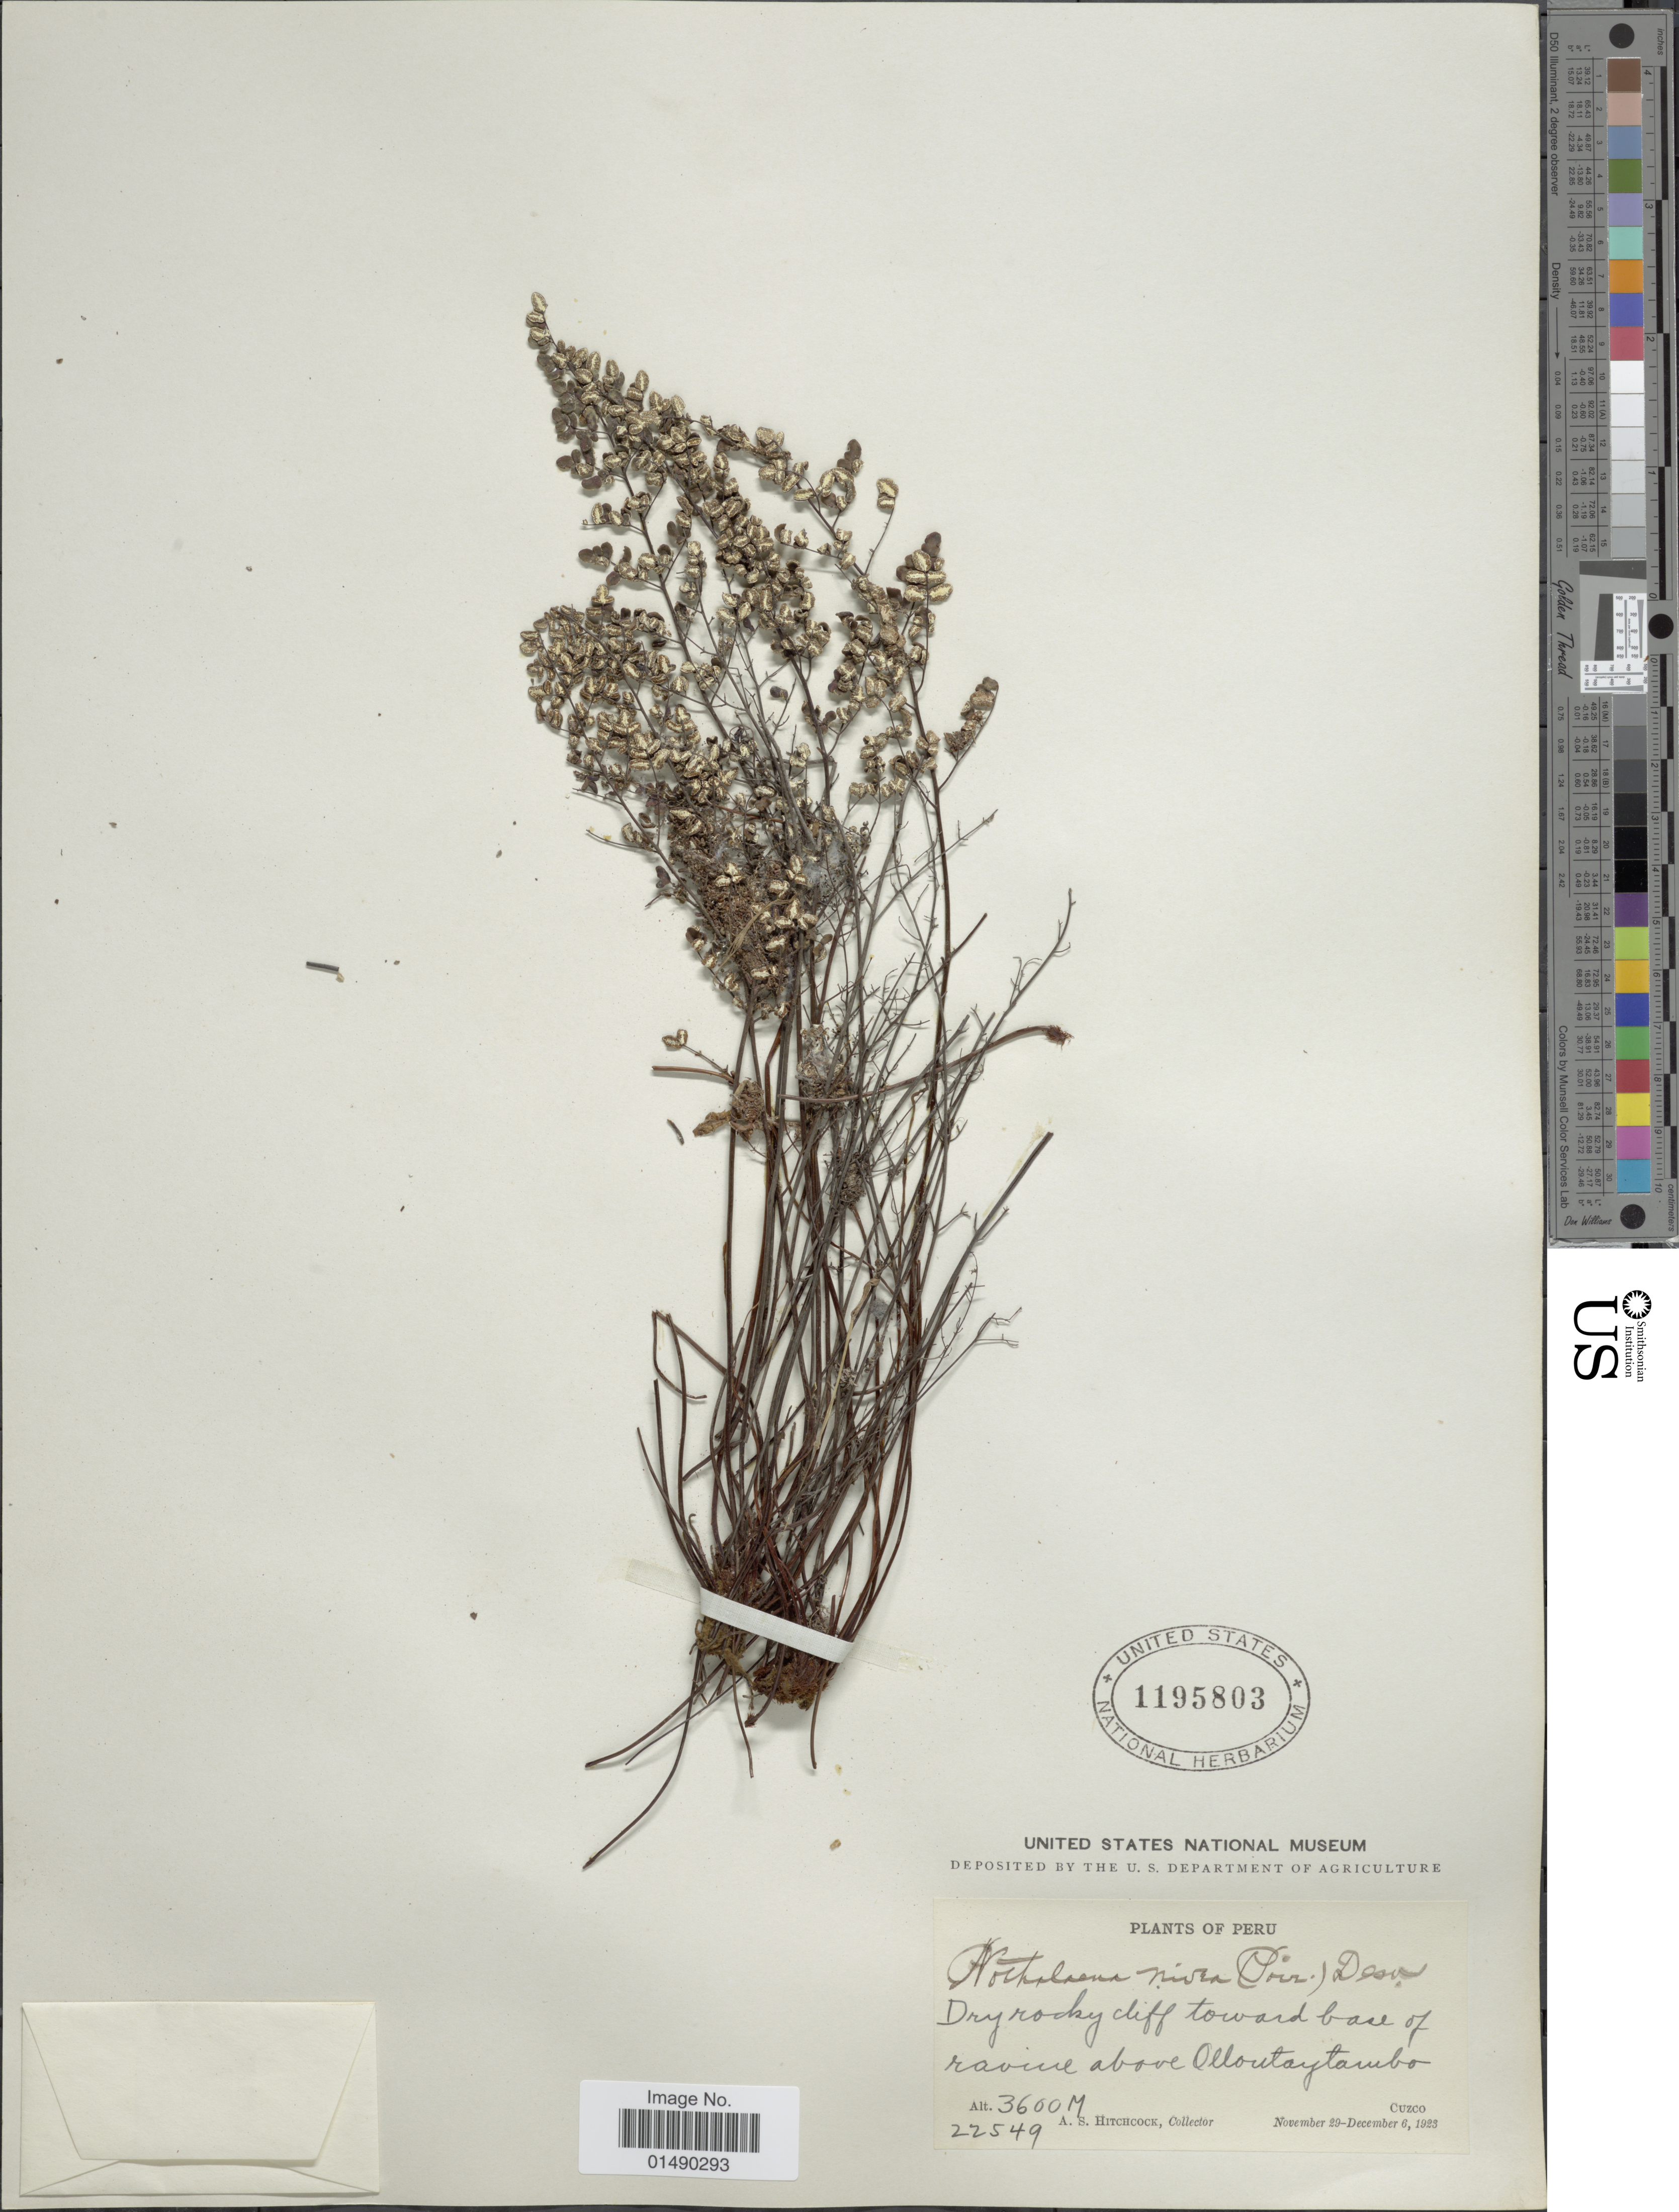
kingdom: Plantae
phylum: Tracheophyta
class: Polypodiopsida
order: Polypodiales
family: Pteridaceae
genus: Argyrochosma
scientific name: Argyrochosma nivea var. nivea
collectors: A. S. Hitchcock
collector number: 22549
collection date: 1923-11-29/1923-12-06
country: Peru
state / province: Cusco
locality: Peru, ravine above Olloutaytambo.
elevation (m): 3600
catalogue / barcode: US 1195803